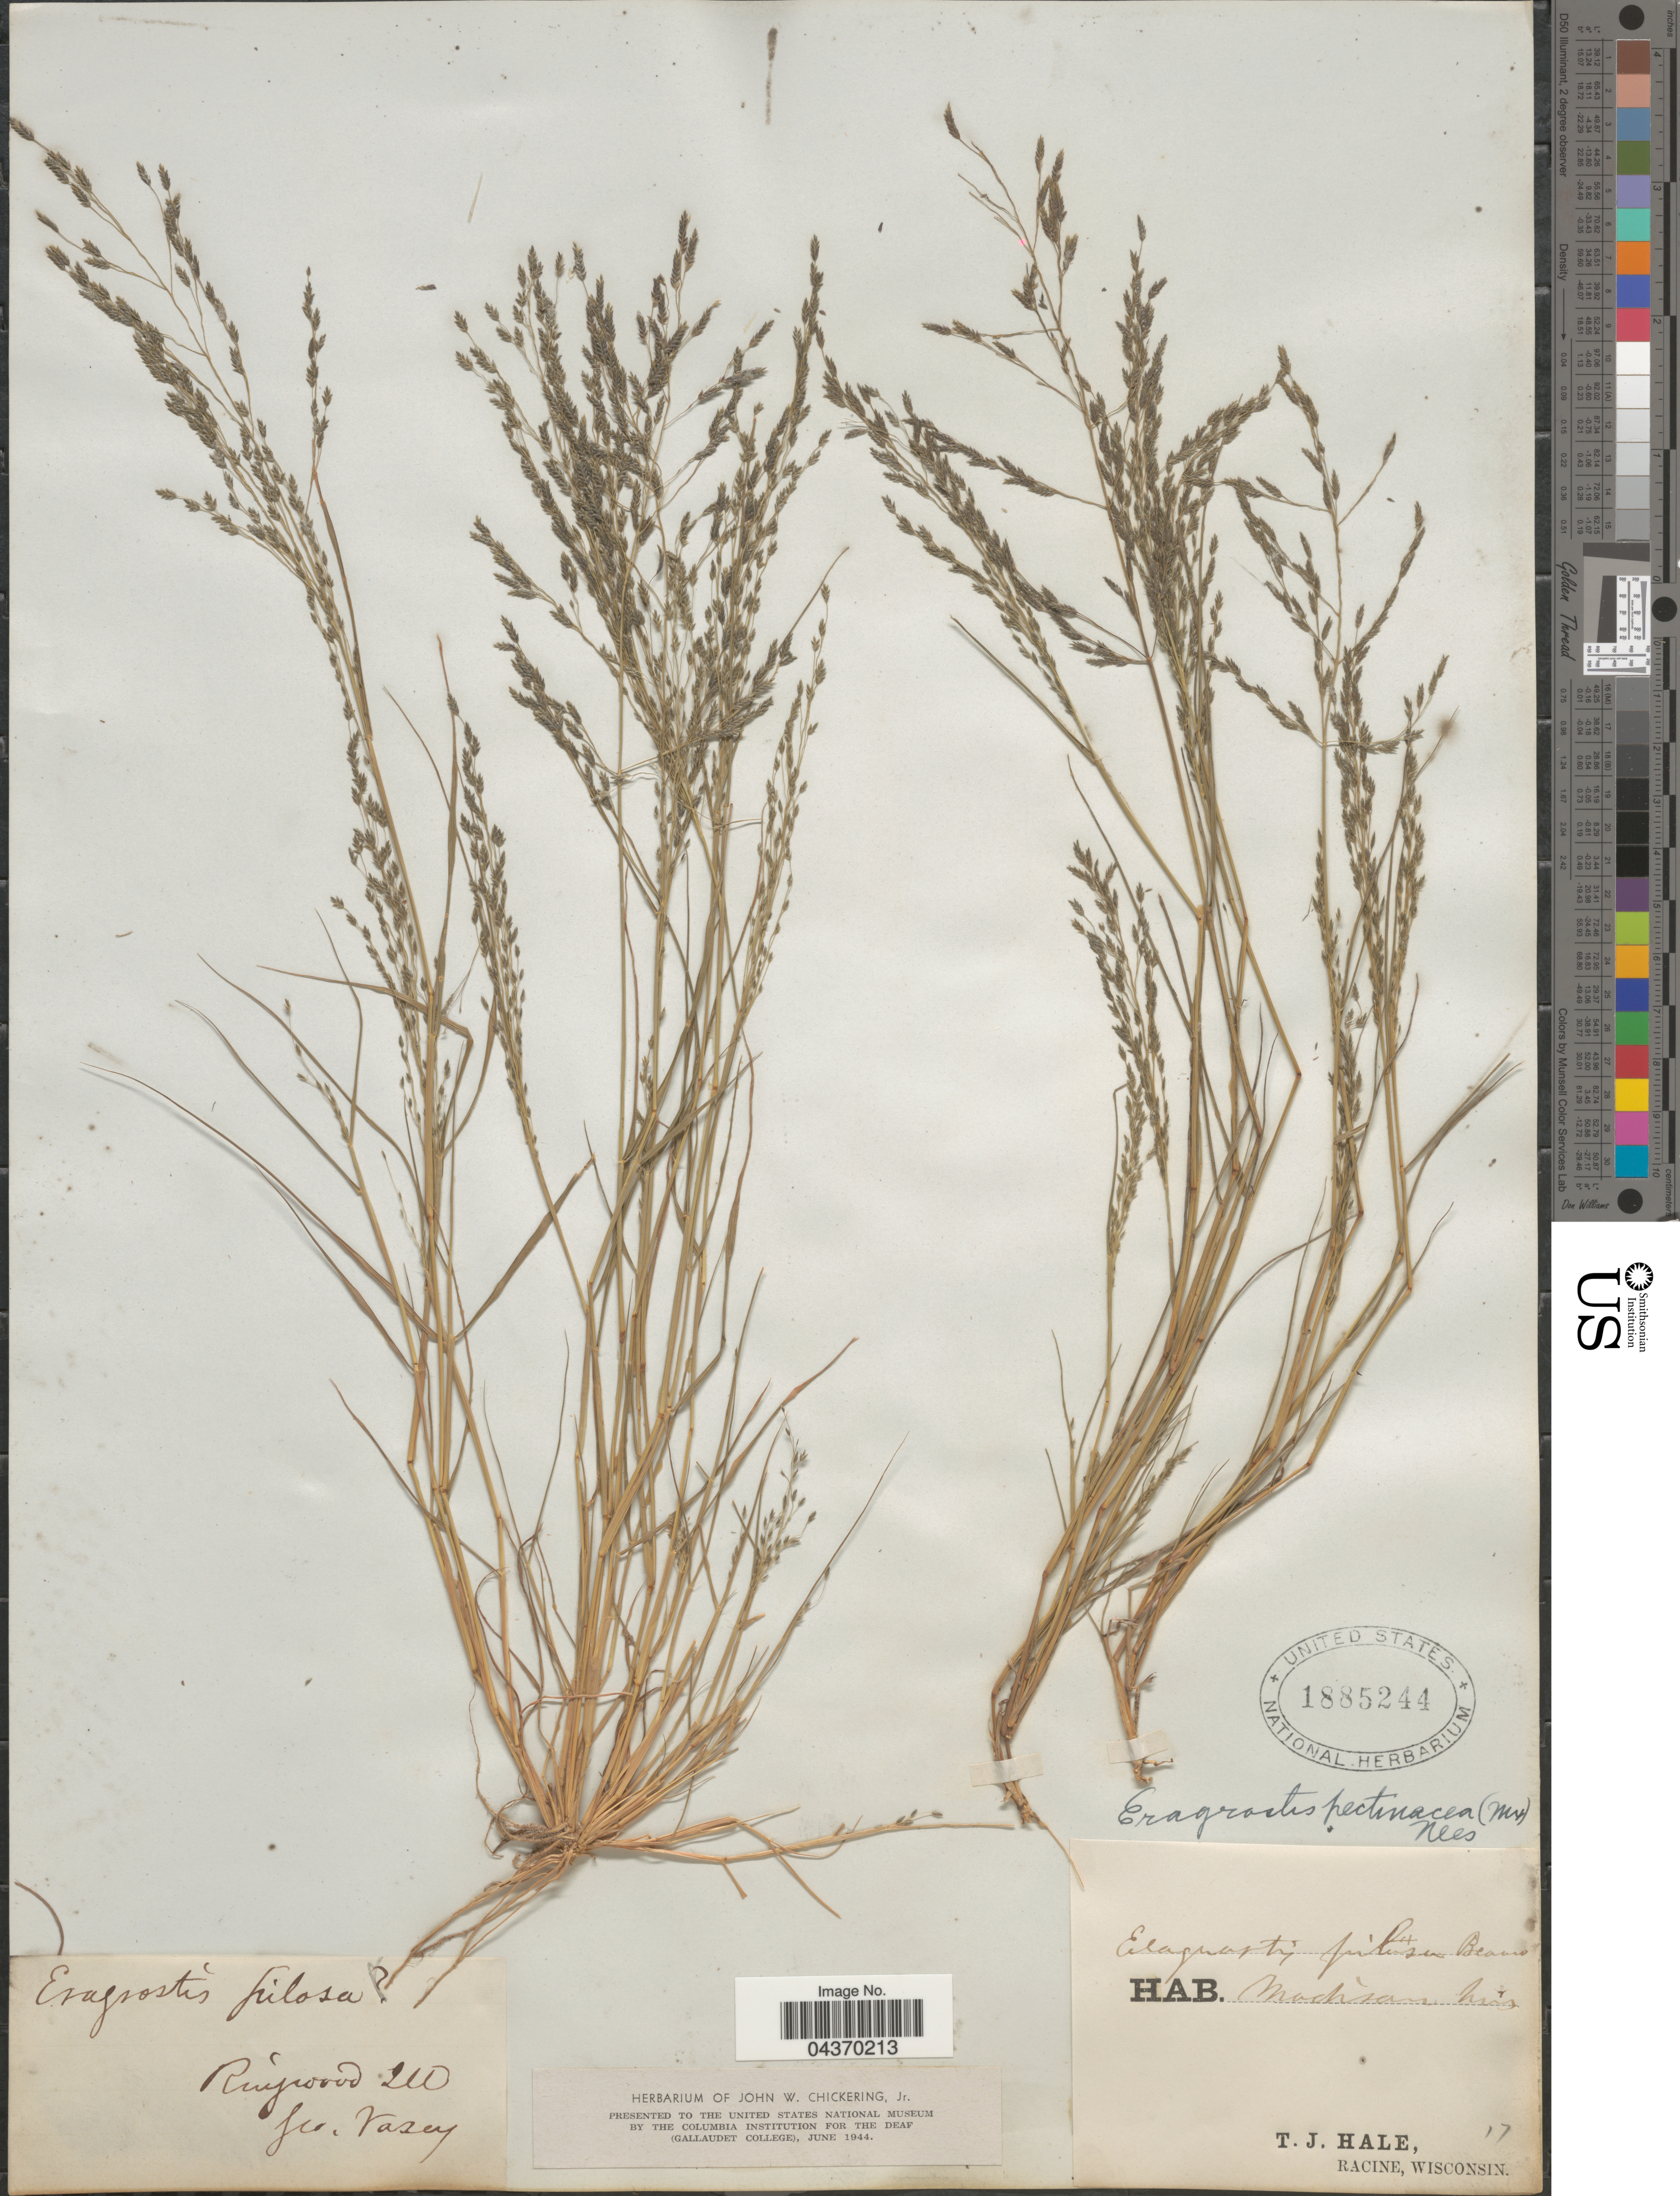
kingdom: Plantae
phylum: Tracheophyta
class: Liliopsida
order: Poales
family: Poaceae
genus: Eragrostis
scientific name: Eragrostis pectinacea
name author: (Michx.) Nees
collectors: T. Hale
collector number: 17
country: United States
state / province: Wisconsin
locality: Madison.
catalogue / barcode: US 1885244